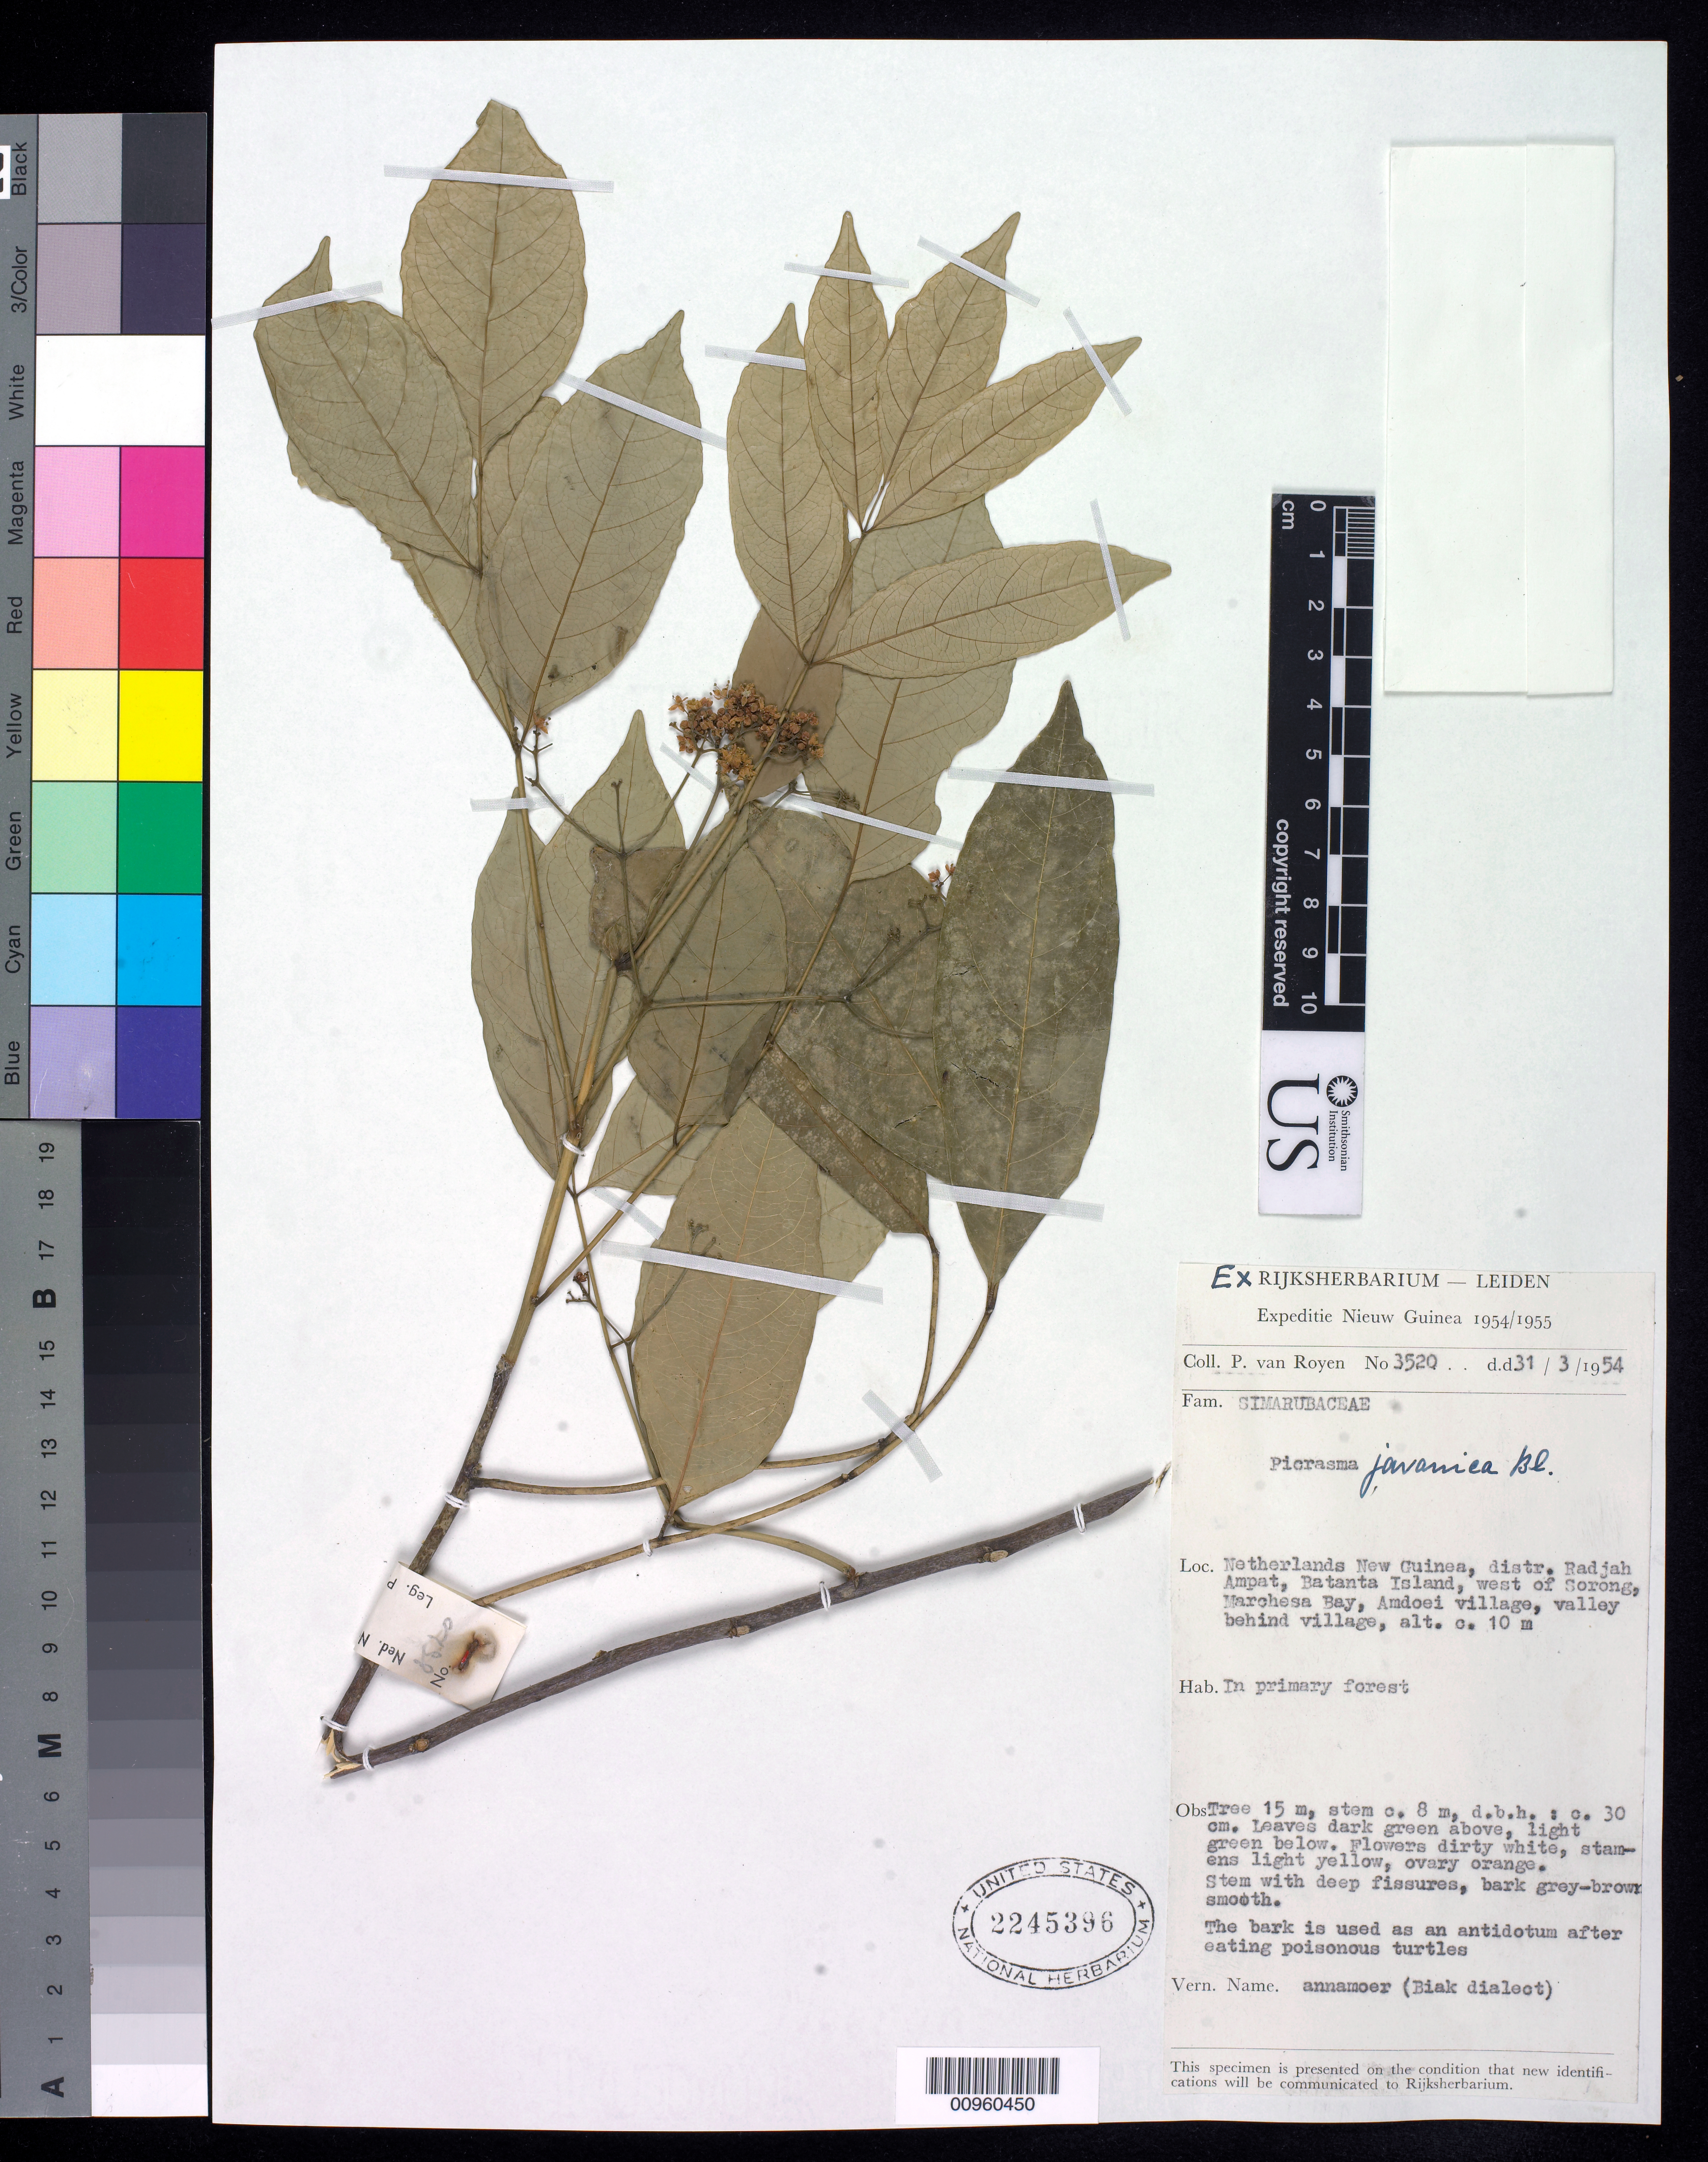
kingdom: Plantae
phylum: Tracheophyta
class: Magnoliopsida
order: Sapindales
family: Simaroubaceae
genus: Picrasma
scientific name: Picrasma javanica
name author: Blume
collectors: P. van Royen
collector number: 3520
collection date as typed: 31 Mar 1954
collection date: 1954-03-31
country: Indonesia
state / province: Papua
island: Batanta I.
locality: Netherland New Guinea, dist. Radjah Ampat, West of Sorong, Marchesa Bay, Amdoei village, Valley behind village.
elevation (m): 10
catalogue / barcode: US 2245396